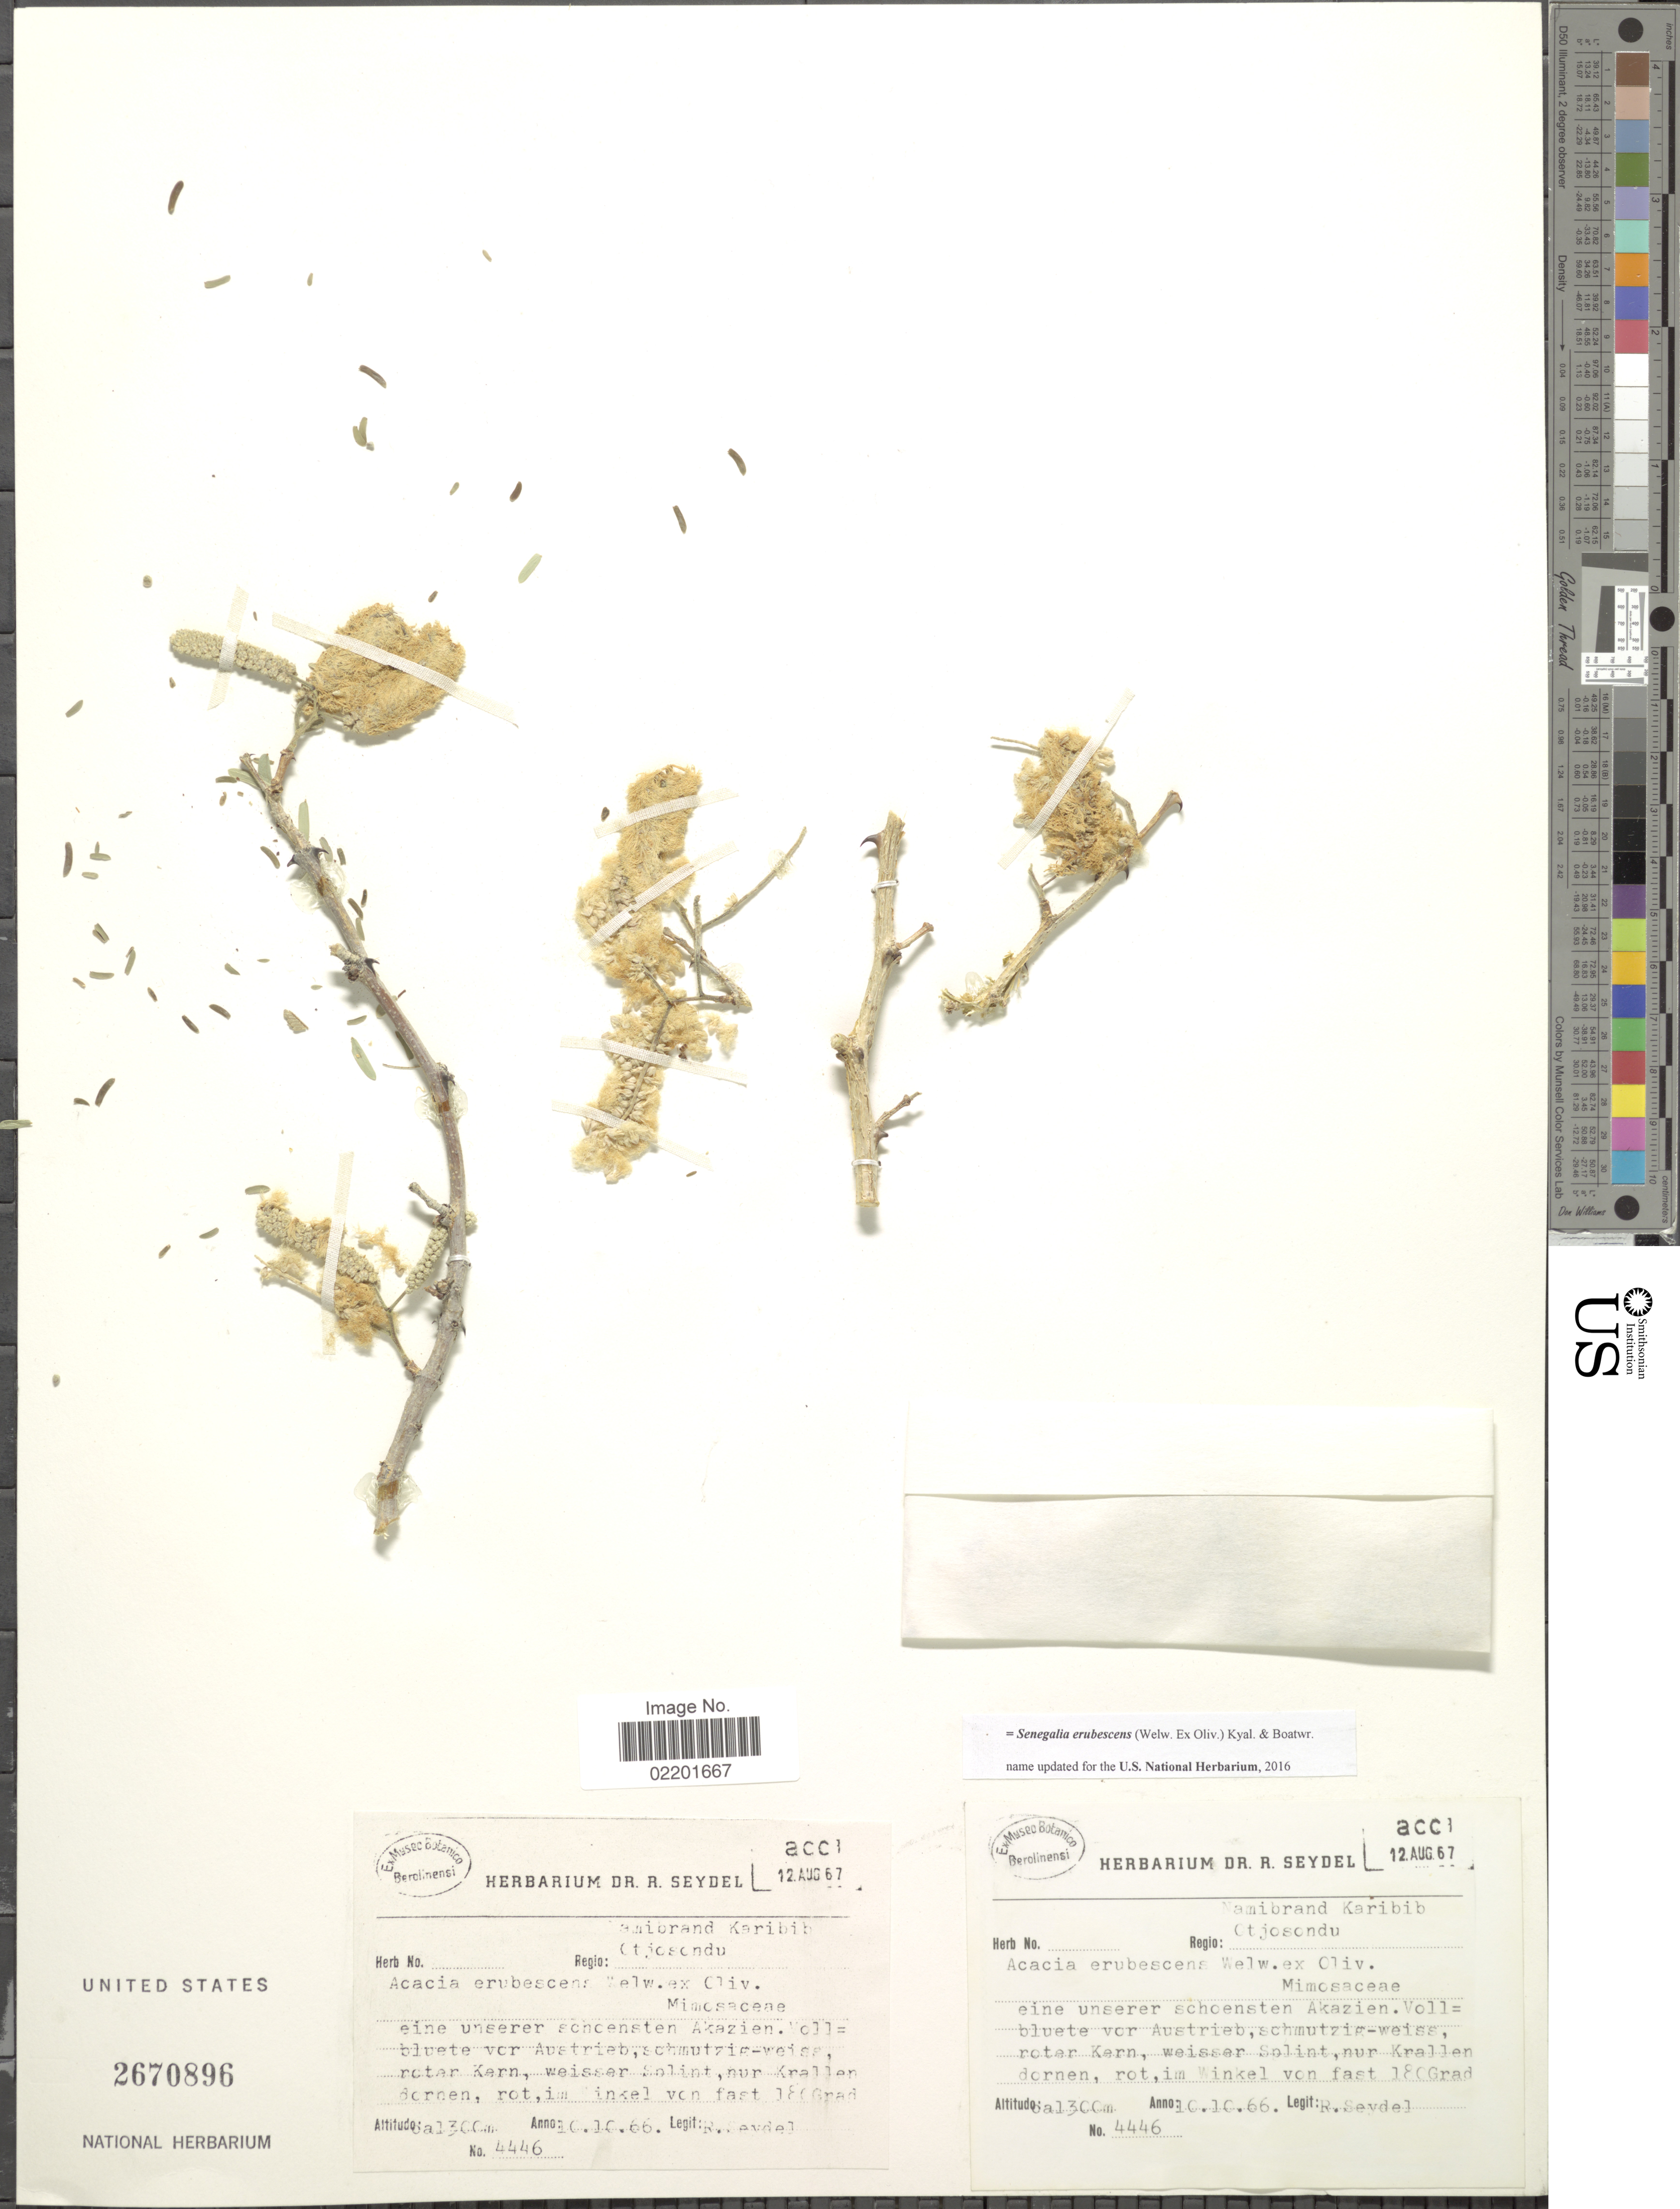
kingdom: Plantae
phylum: Tracheophyta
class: Magnoliopsida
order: Fabales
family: Fabaceae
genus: Senegalia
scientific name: Senegalia erubescens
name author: (Welw. ex Oliv.) Kyal. & Boatwr.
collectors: R. Seydel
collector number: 4446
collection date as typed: Transcribed d/m/y: 10/10/66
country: Namibia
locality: Namibrand Karibib Otjosondu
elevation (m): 1300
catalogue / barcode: US 2670896